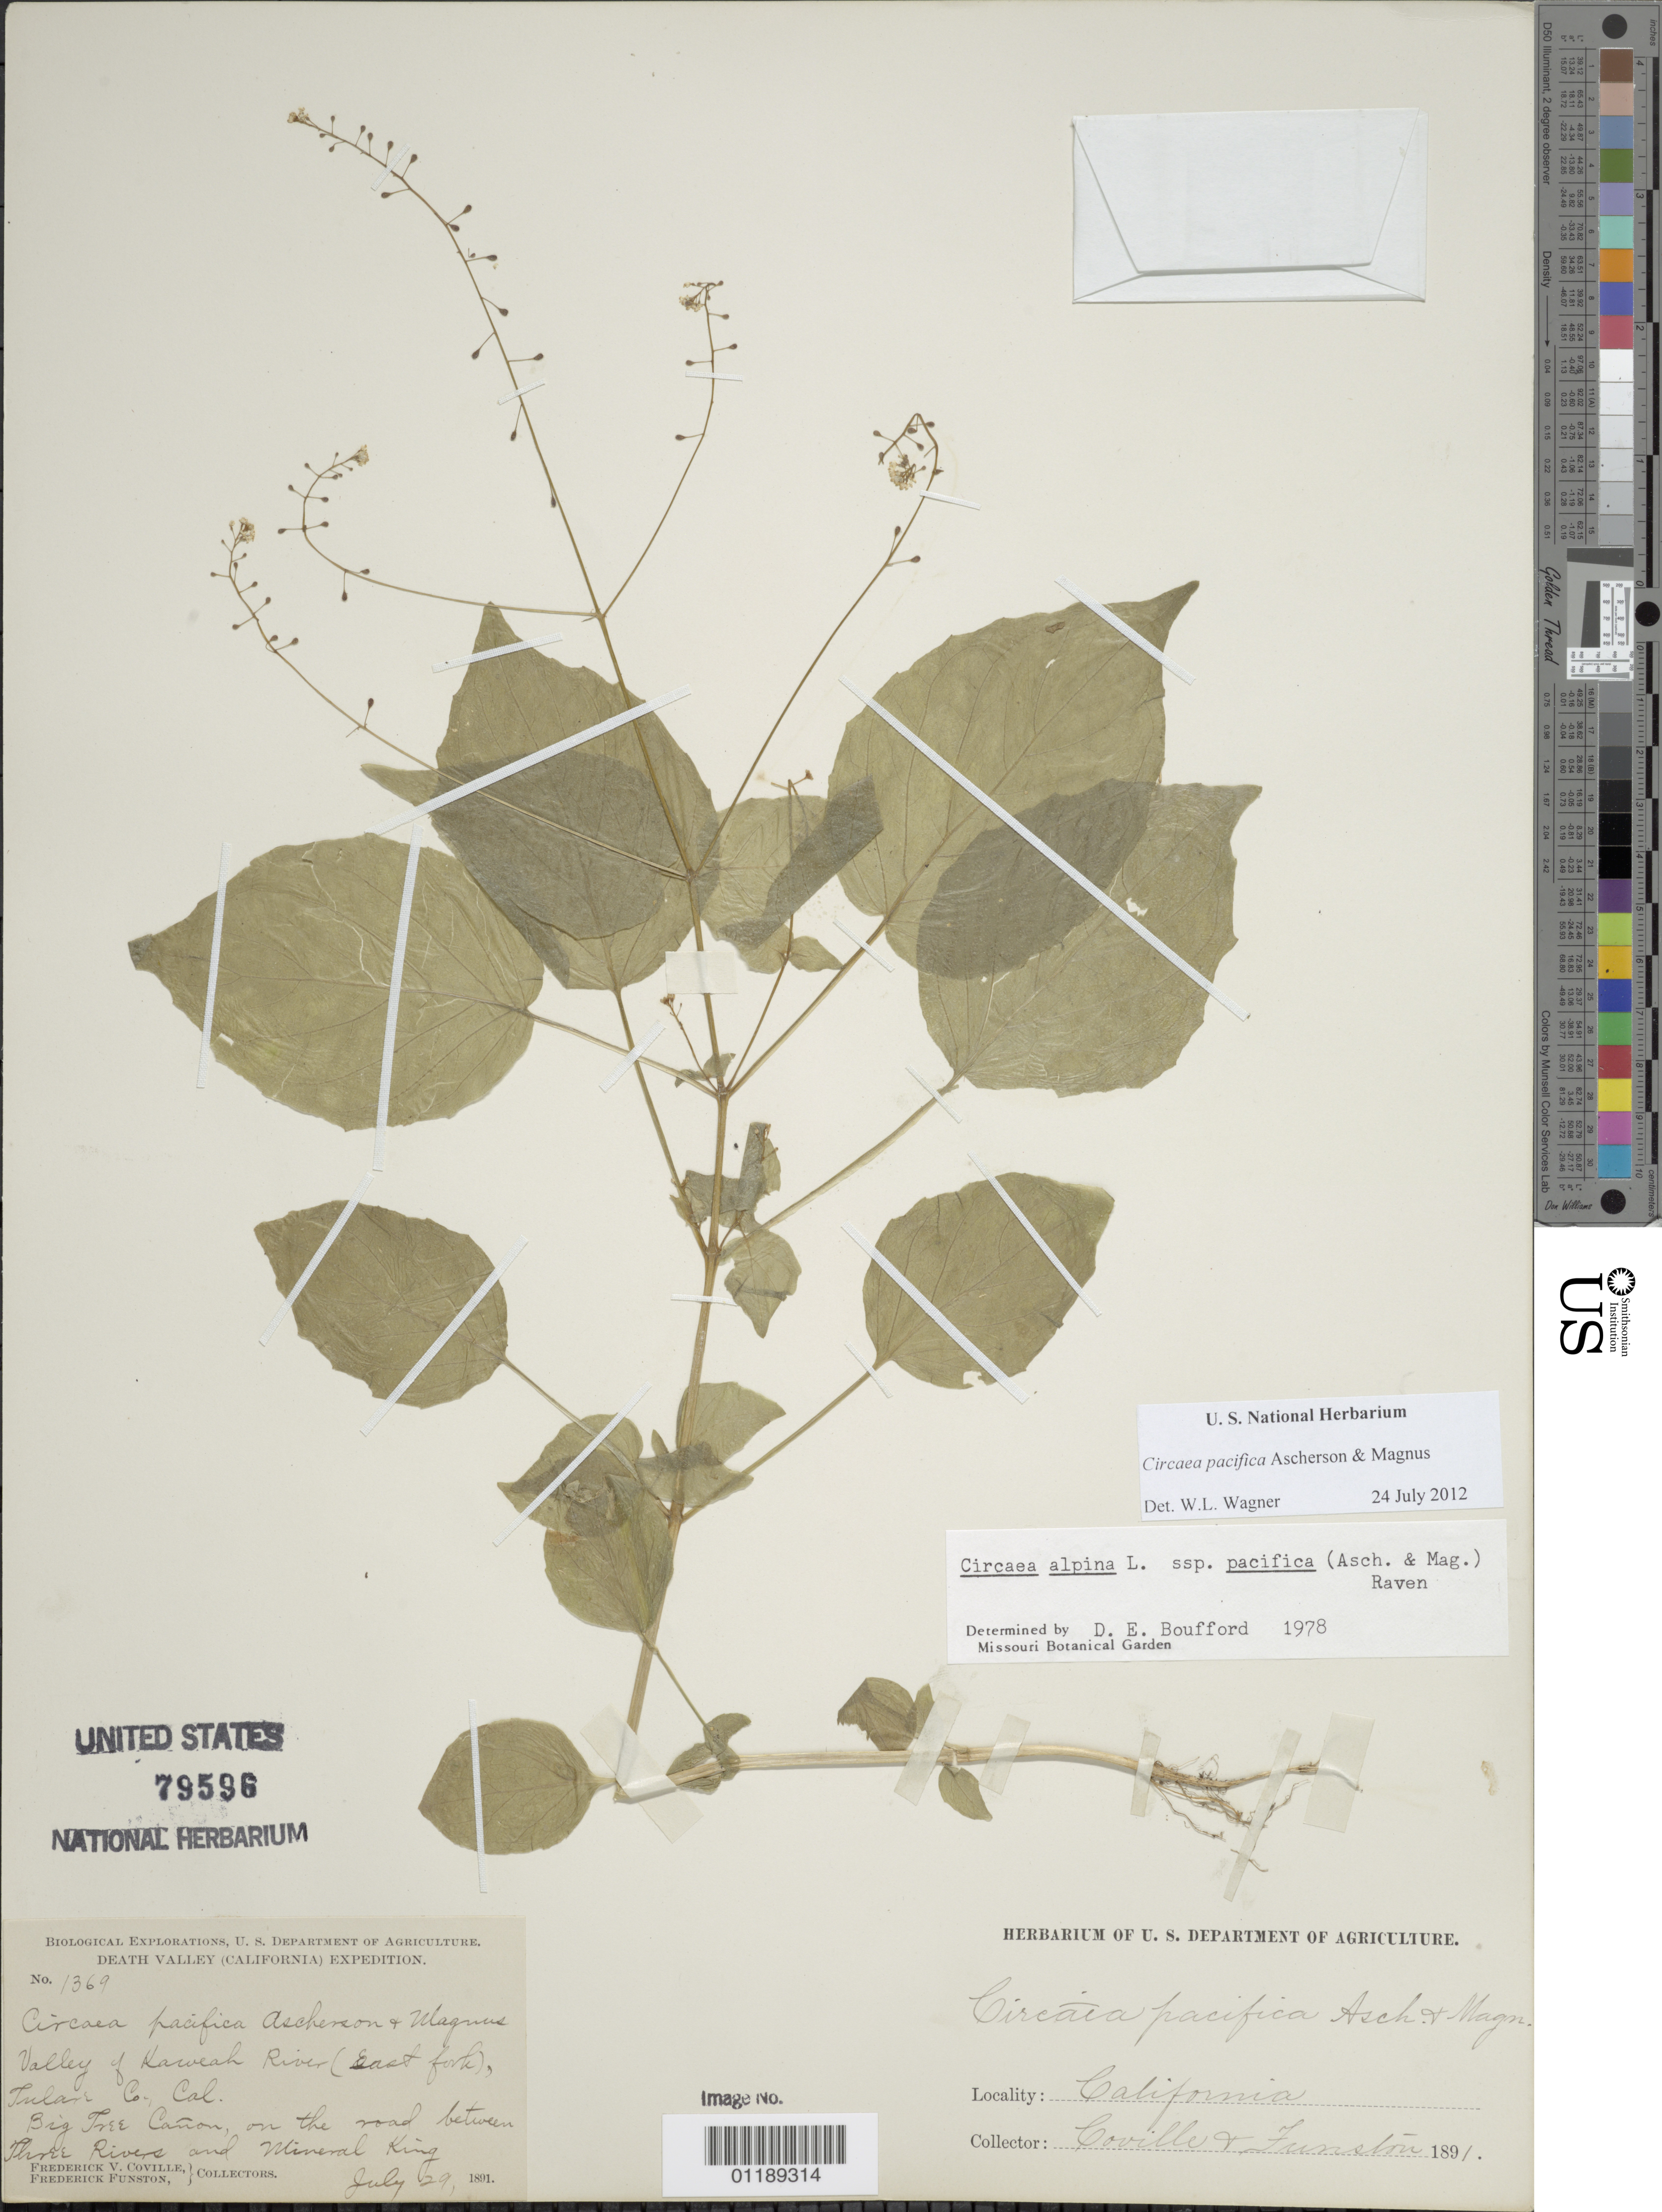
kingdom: Plantae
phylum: Tracheophyta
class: Magnoliopsida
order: Myrtales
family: Onagraceae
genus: Circaea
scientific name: Circaea pacifica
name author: Asch. & Magnus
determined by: Wagner, W. L., (BOT), Smithsonian Institution - National Museum of Natural History (UNITED STATES)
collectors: F. V. Coville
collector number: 1369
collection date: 1891-07-29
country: United States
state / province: California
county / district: Tulare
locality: Valley of Kaweah River (east fork). Big Tree Canyon, on the road from Three Rivers to Mineral King.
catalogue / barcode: US 79596